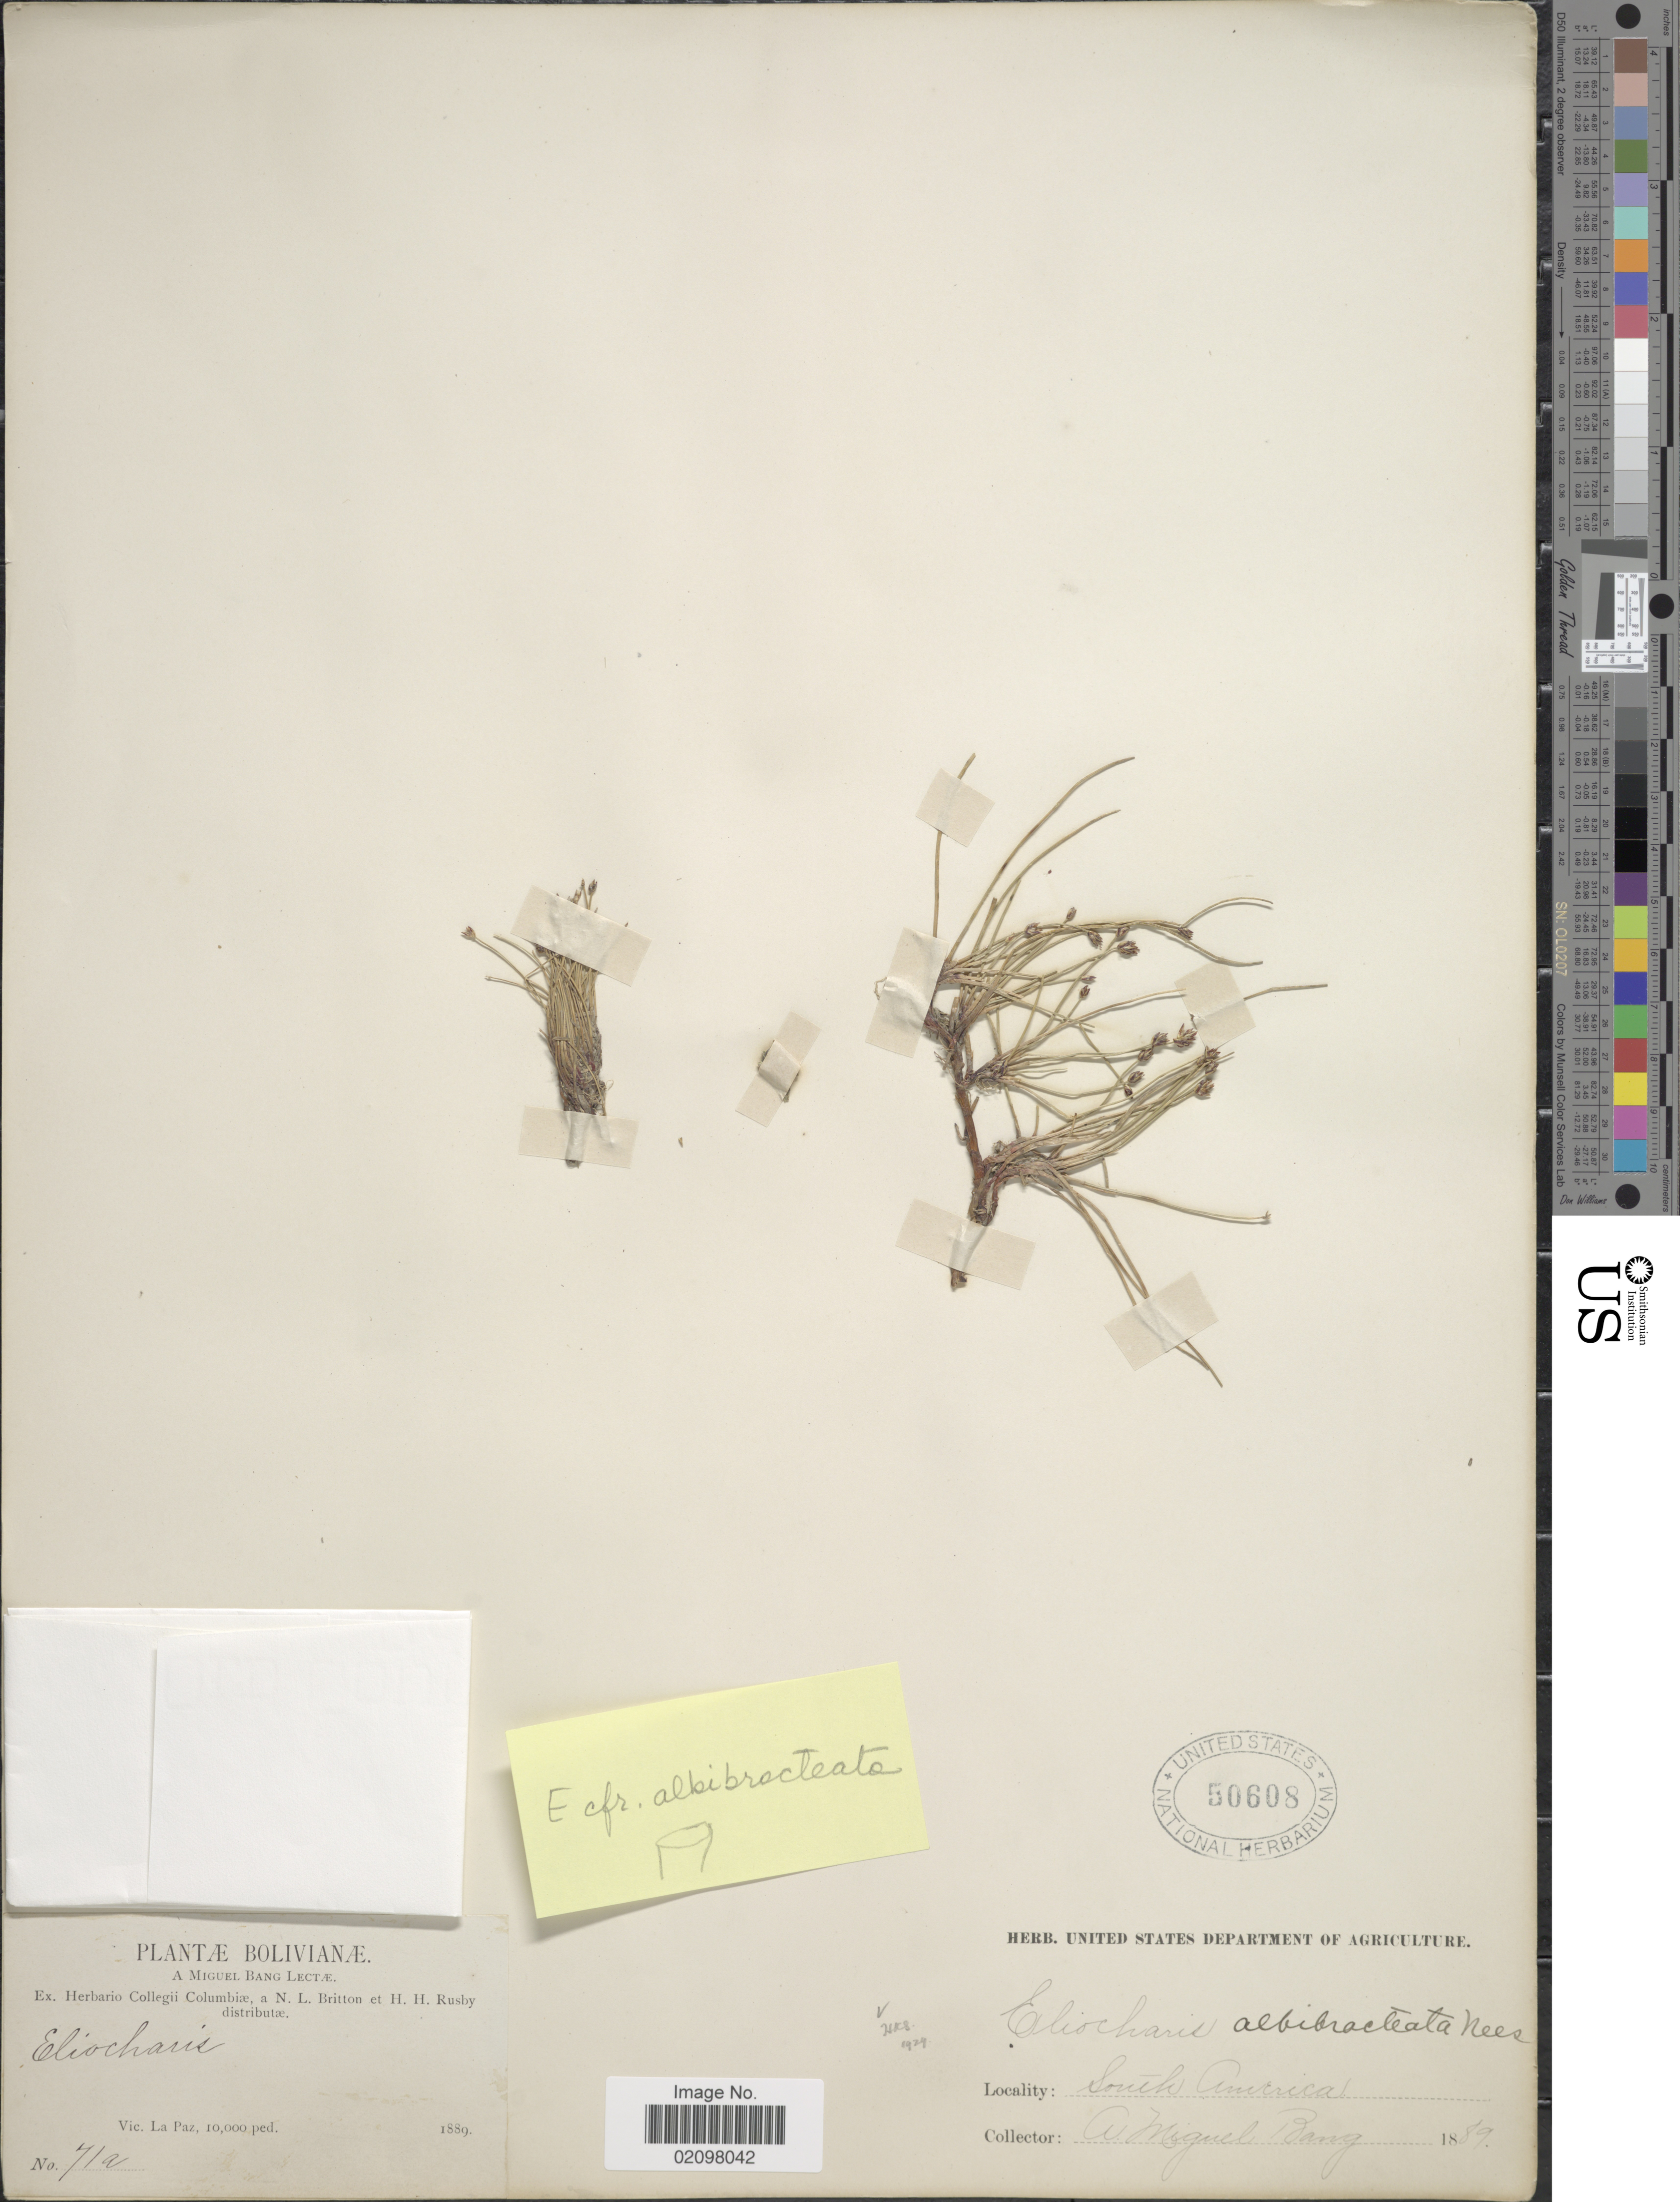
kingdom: Plantae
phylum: Tracheophyta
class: Liliopsida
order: Poales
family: Cyperaceae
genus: Eleocharis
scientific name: Eleocharis albibracteata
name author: Nees & Meyen ex Kunth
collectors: M. Bang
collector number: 71a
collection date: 1889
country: Bolivia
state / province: La Paz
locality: Vic La Paz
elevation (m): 3048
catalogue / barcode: US 50608